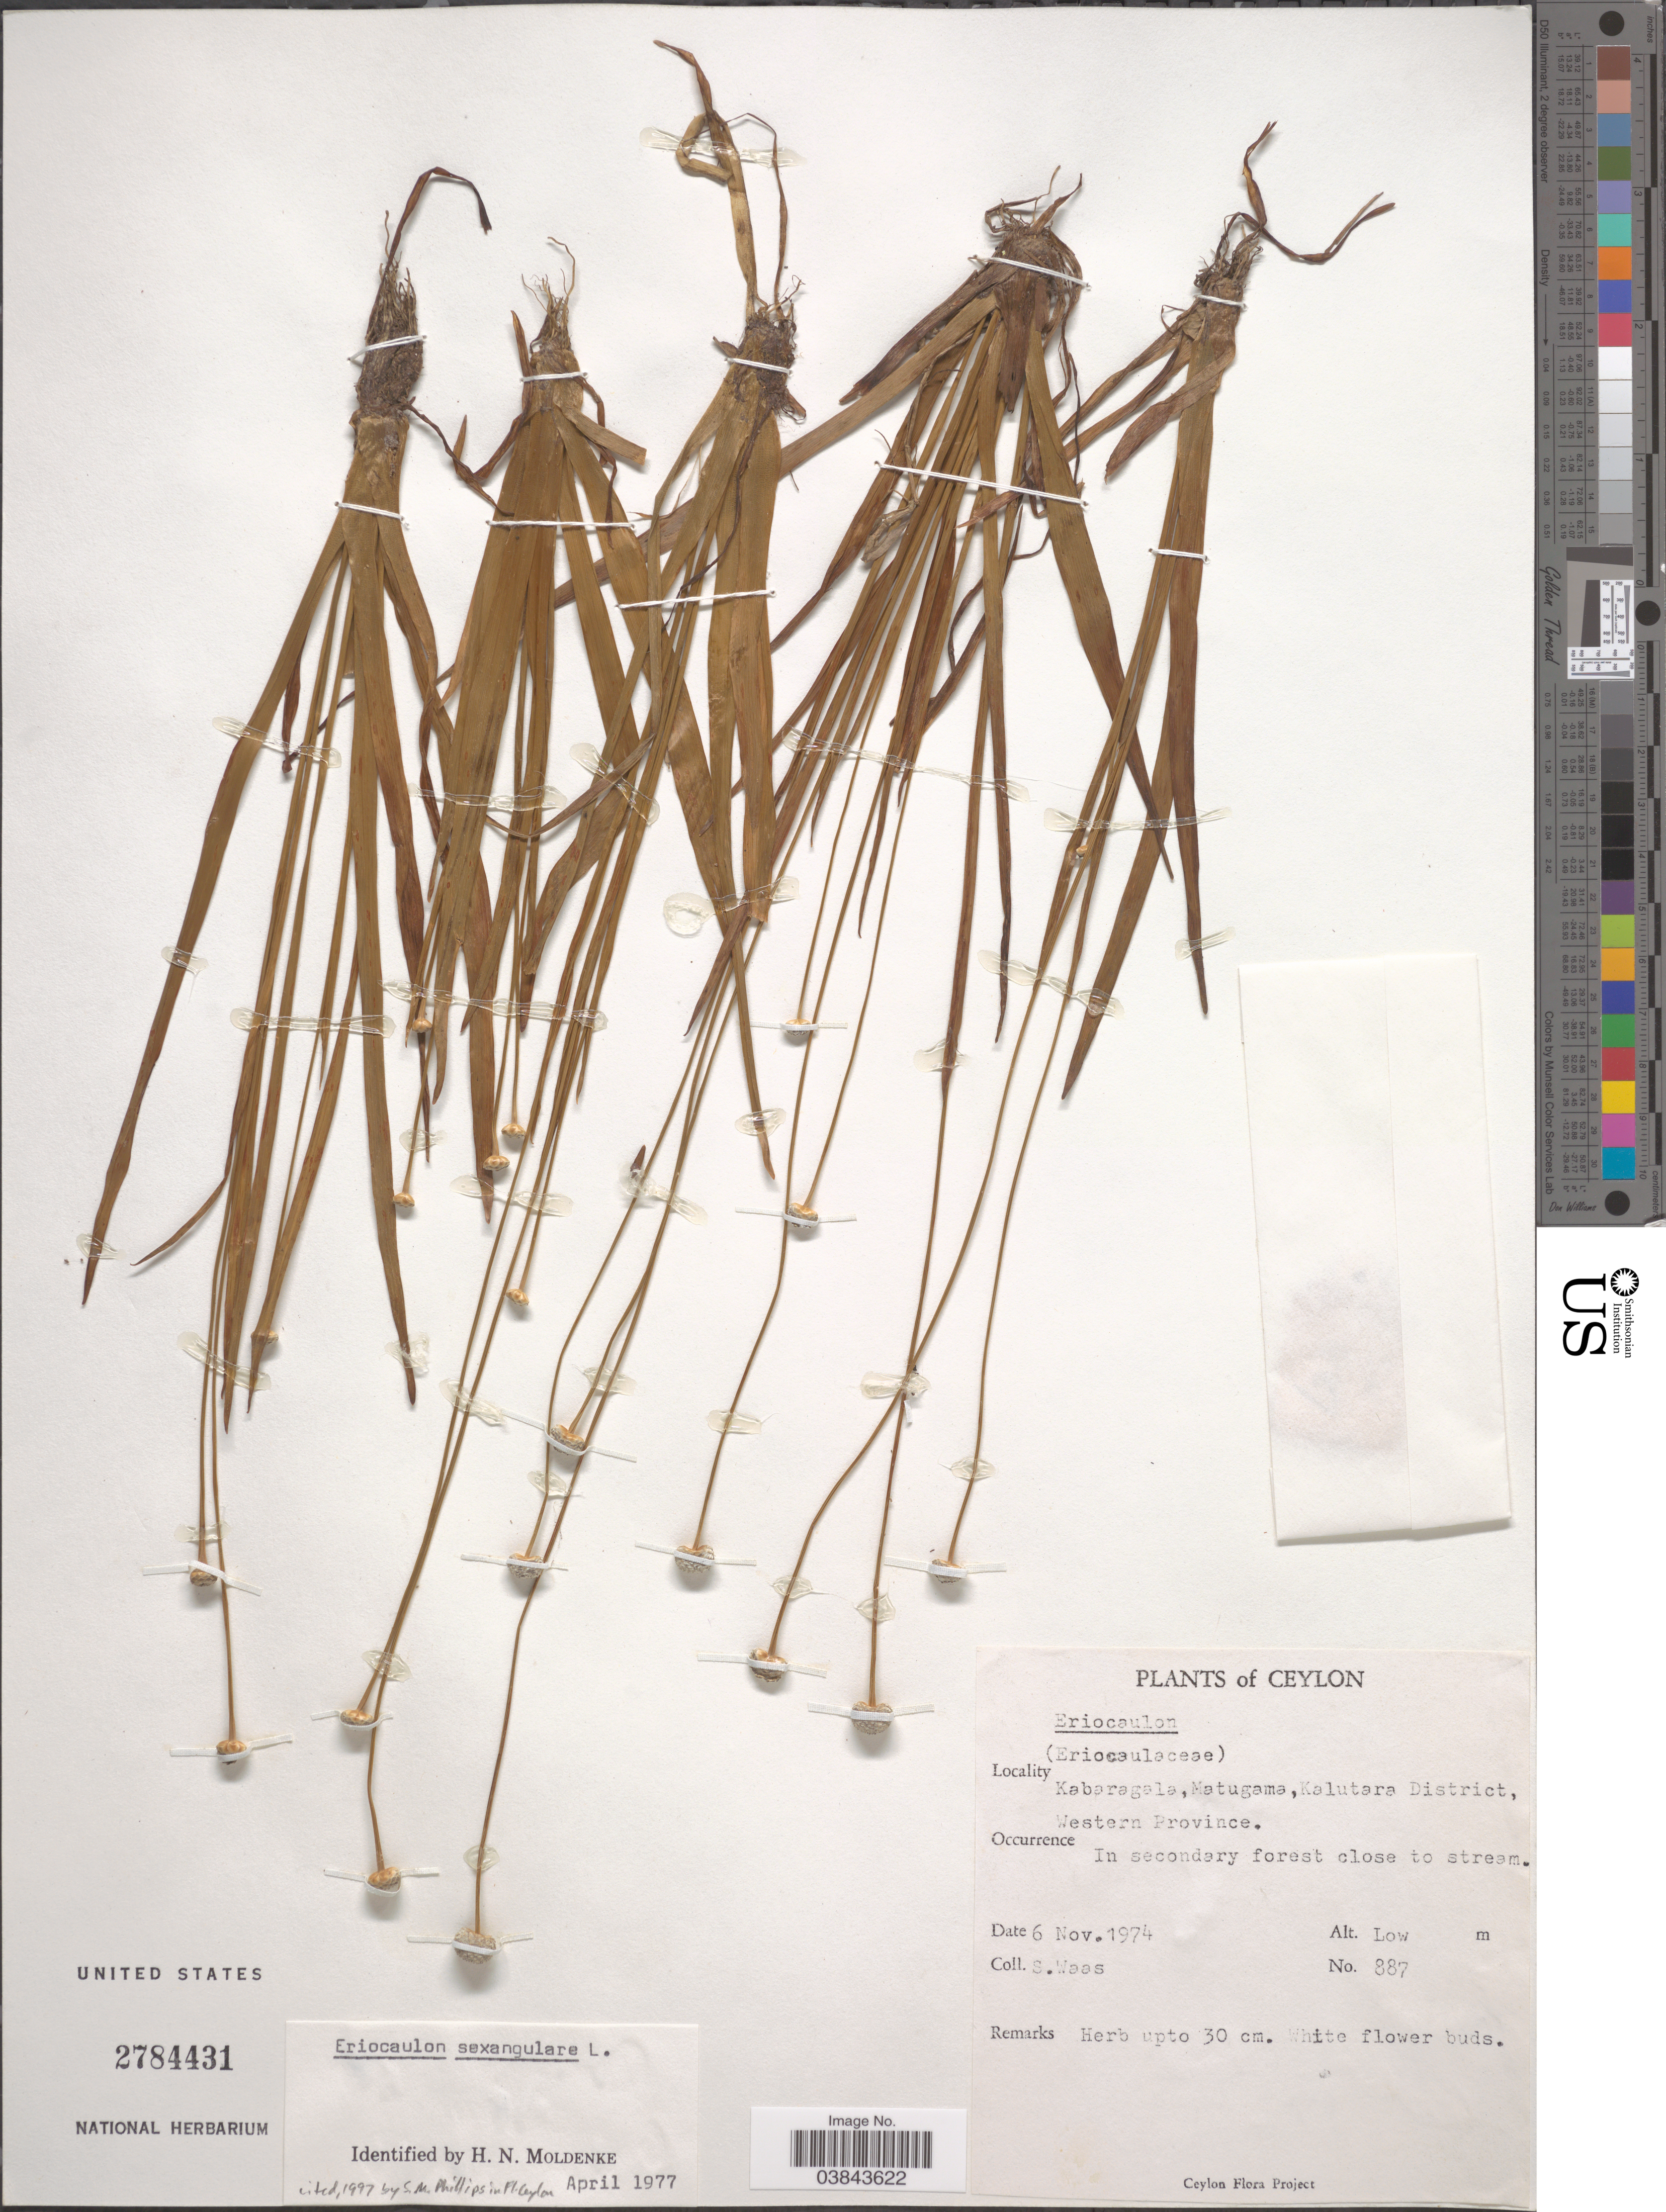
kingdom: Plantae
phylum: Tracheophyta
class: Liliopsida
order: Poales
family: Eriocaulaceae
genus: Eriocaulon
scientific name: Eriocaulon sexangulare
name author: L.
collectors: S. Waas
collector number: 887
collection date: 1974-11-06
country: Sri Lanka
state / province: Western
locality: Ceylon. Kabaragala, Matugama, Kalutara District.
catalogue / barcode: US 2784431